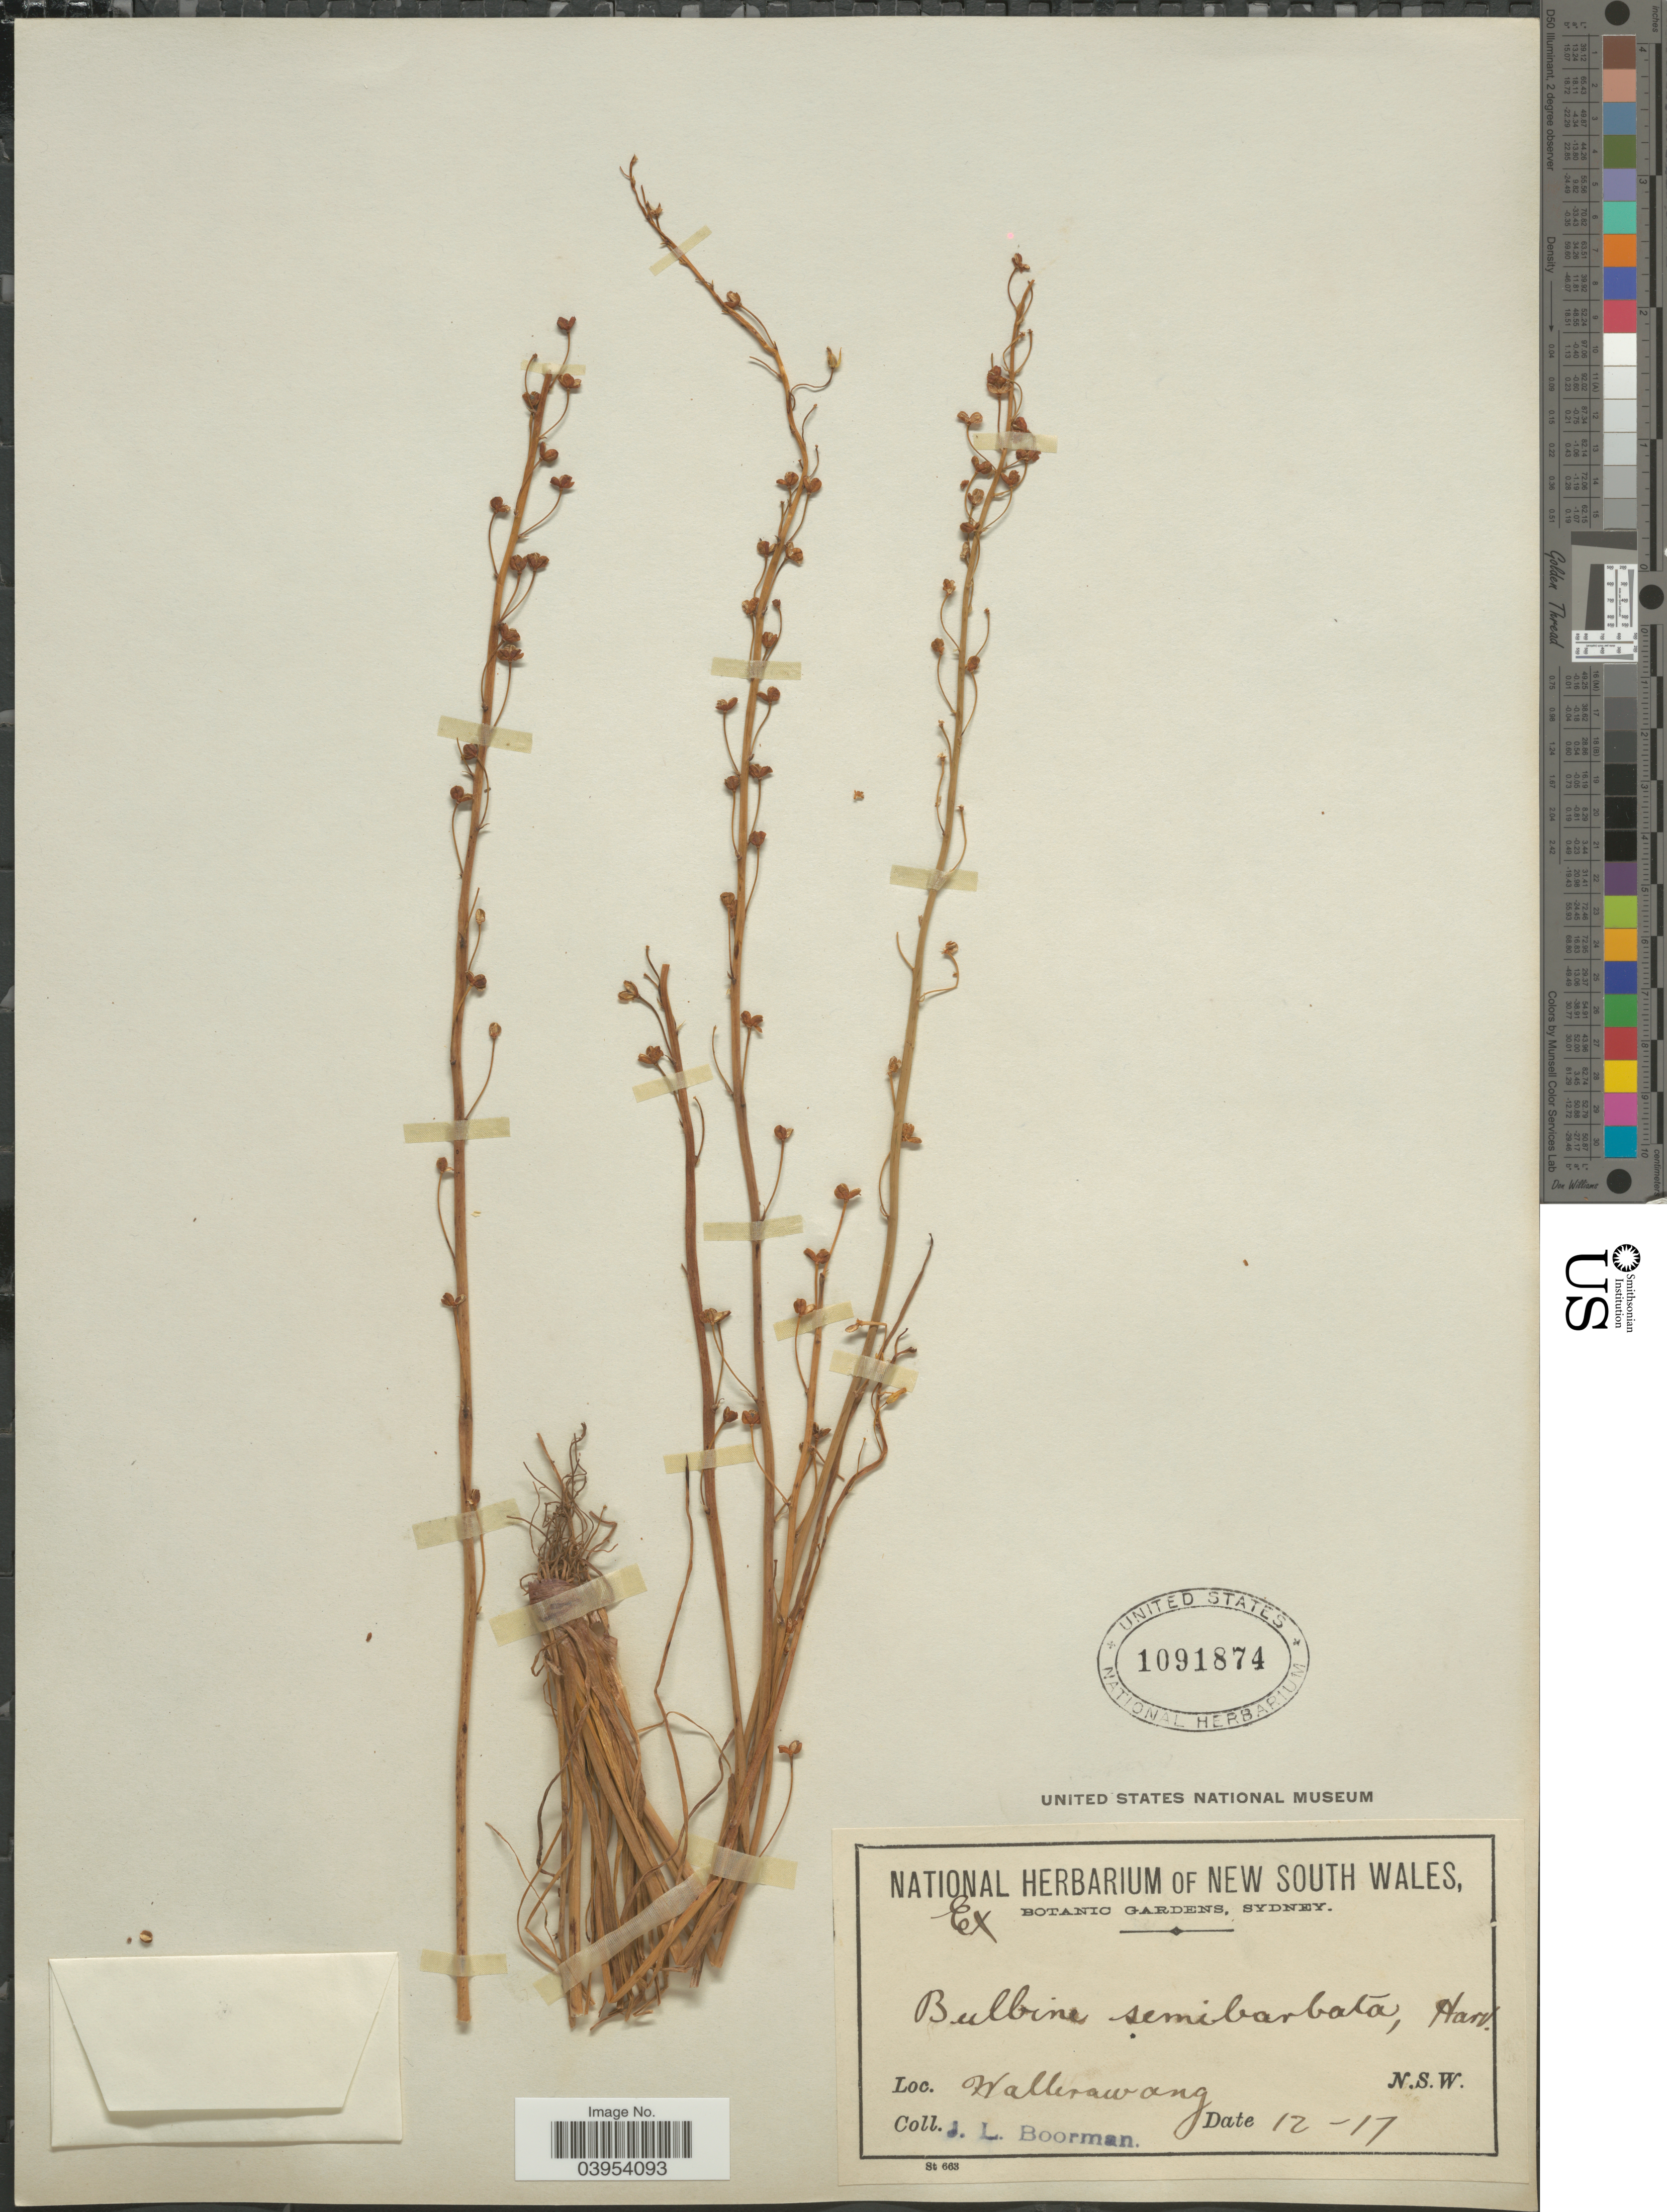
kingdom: Plantae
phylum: Tracheophyta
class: Liliopsida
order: Asparagales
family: Asphodelaceae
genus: Bulbine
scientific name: Bulbine semibarbata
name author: (R. Br.) Haw.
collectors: J. Boorman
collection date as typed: Transcribed d/m/y: /12/17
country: Australia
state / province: New South Wales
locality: Wallerawang.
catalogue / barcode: US 1091874